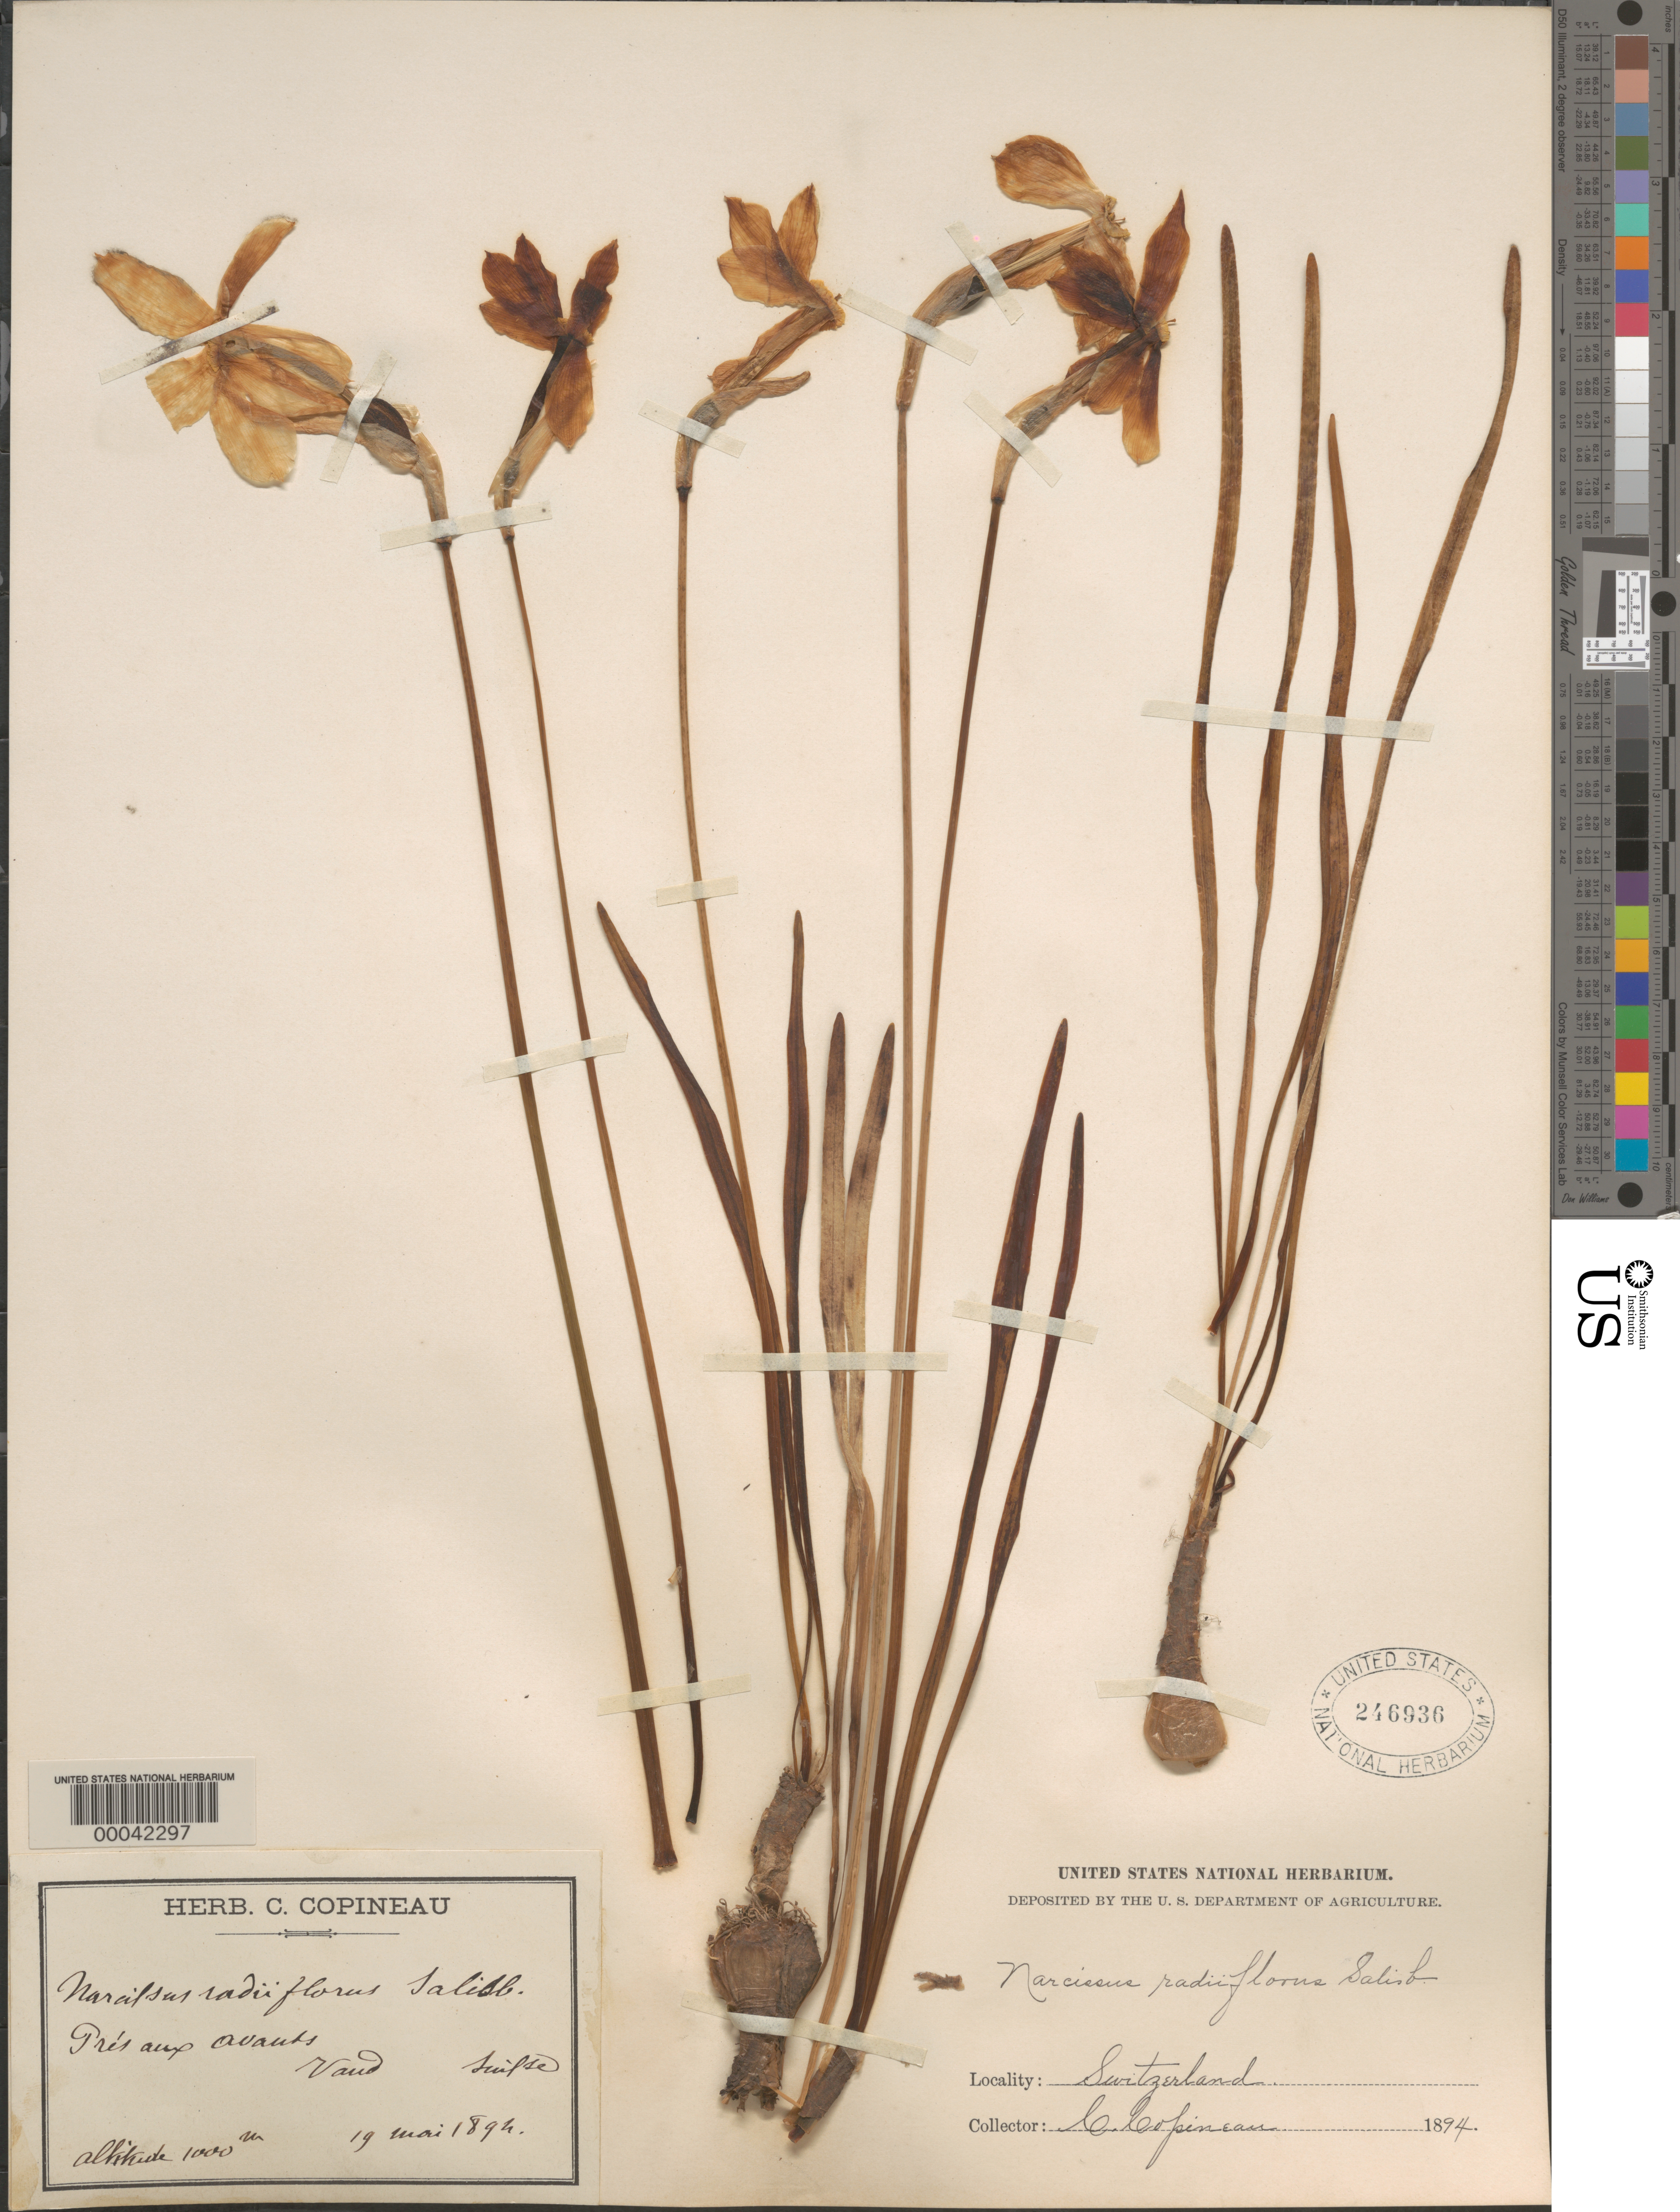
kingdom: Plantae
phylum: Tracheophyta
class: Liliopsida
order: Asparagales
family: Amaryllidaceae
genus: Narcissus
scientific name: Narcissus radiiflorus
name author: Salisb.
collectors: C. Copineau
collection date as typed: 19 May 1894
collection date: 1894-05-19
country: Switzerland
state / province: Vaud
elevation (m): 1000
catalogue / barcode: US 246936